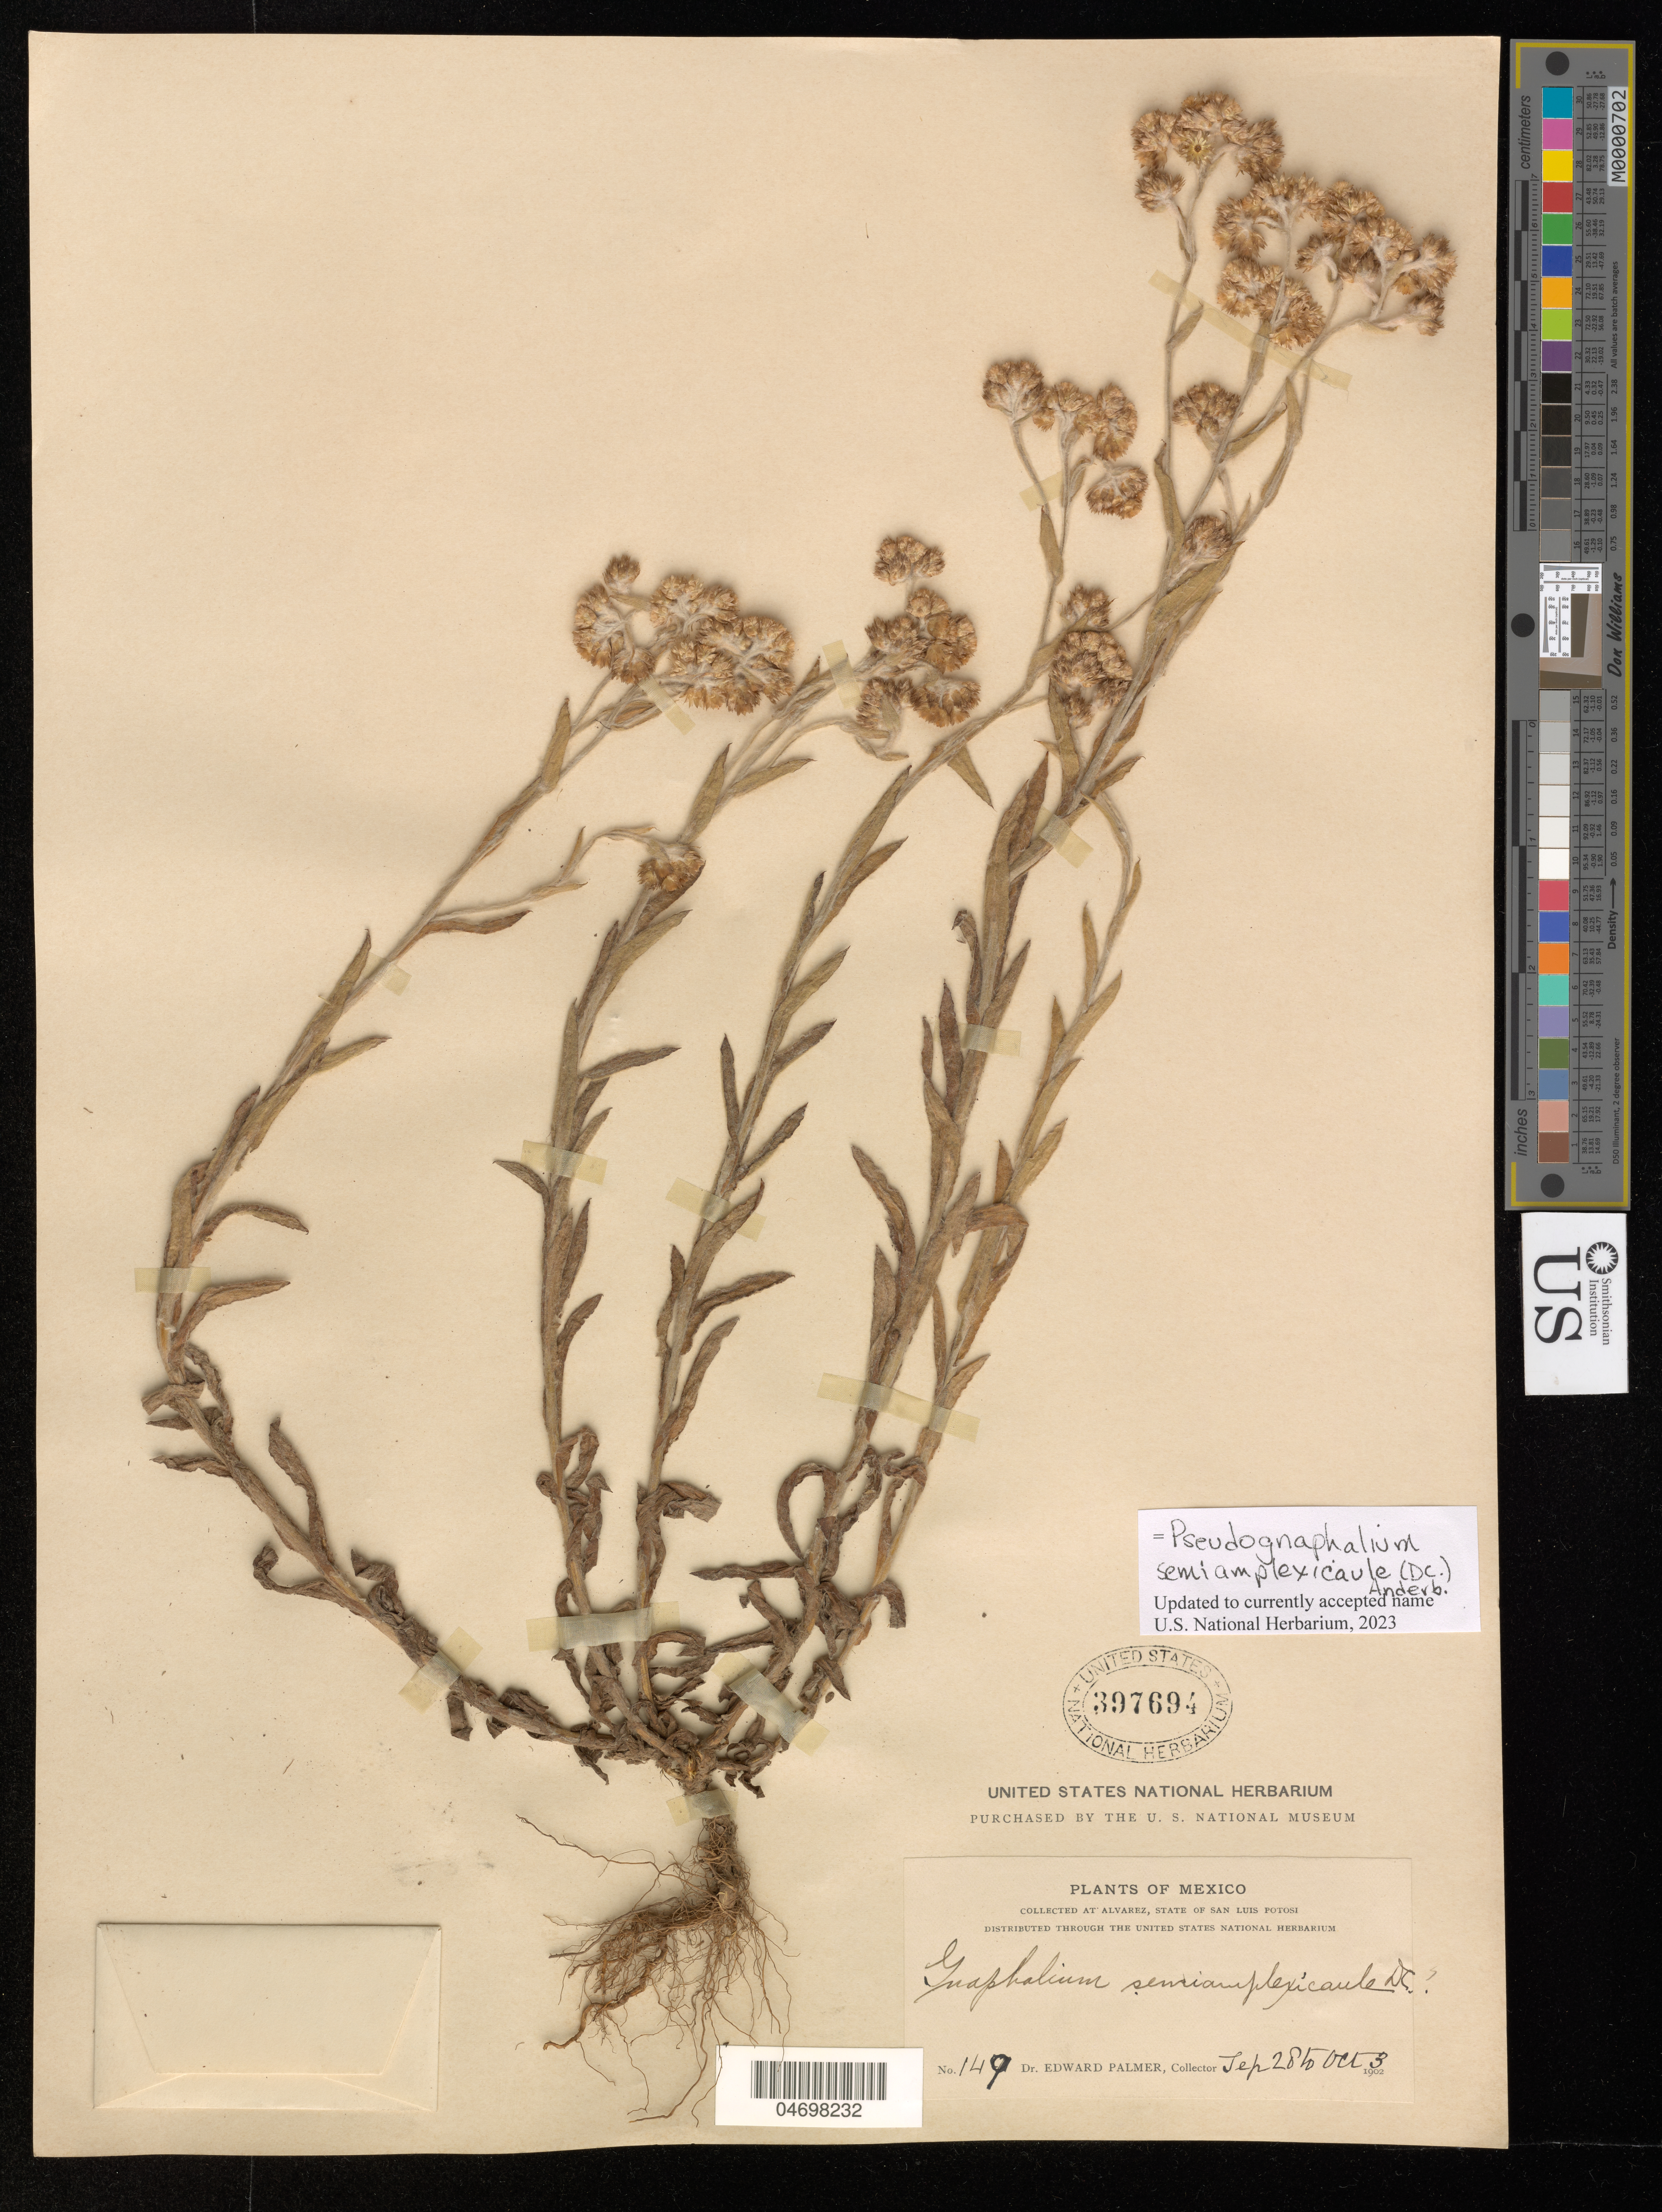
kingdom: Plantae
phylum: Tracheophyta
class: Magnoliopsida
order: Asterales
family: Asteraceae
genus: Pseudognaphalium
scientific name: Pseudognaphalium semiamplexicaule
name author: (DC.) Anderb.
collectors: E. Palmer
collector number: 149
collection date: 1902-09-28/1902-10-03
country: Mexico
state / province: San Luis Potosí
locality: At Alvarez.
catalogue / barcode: US 397694